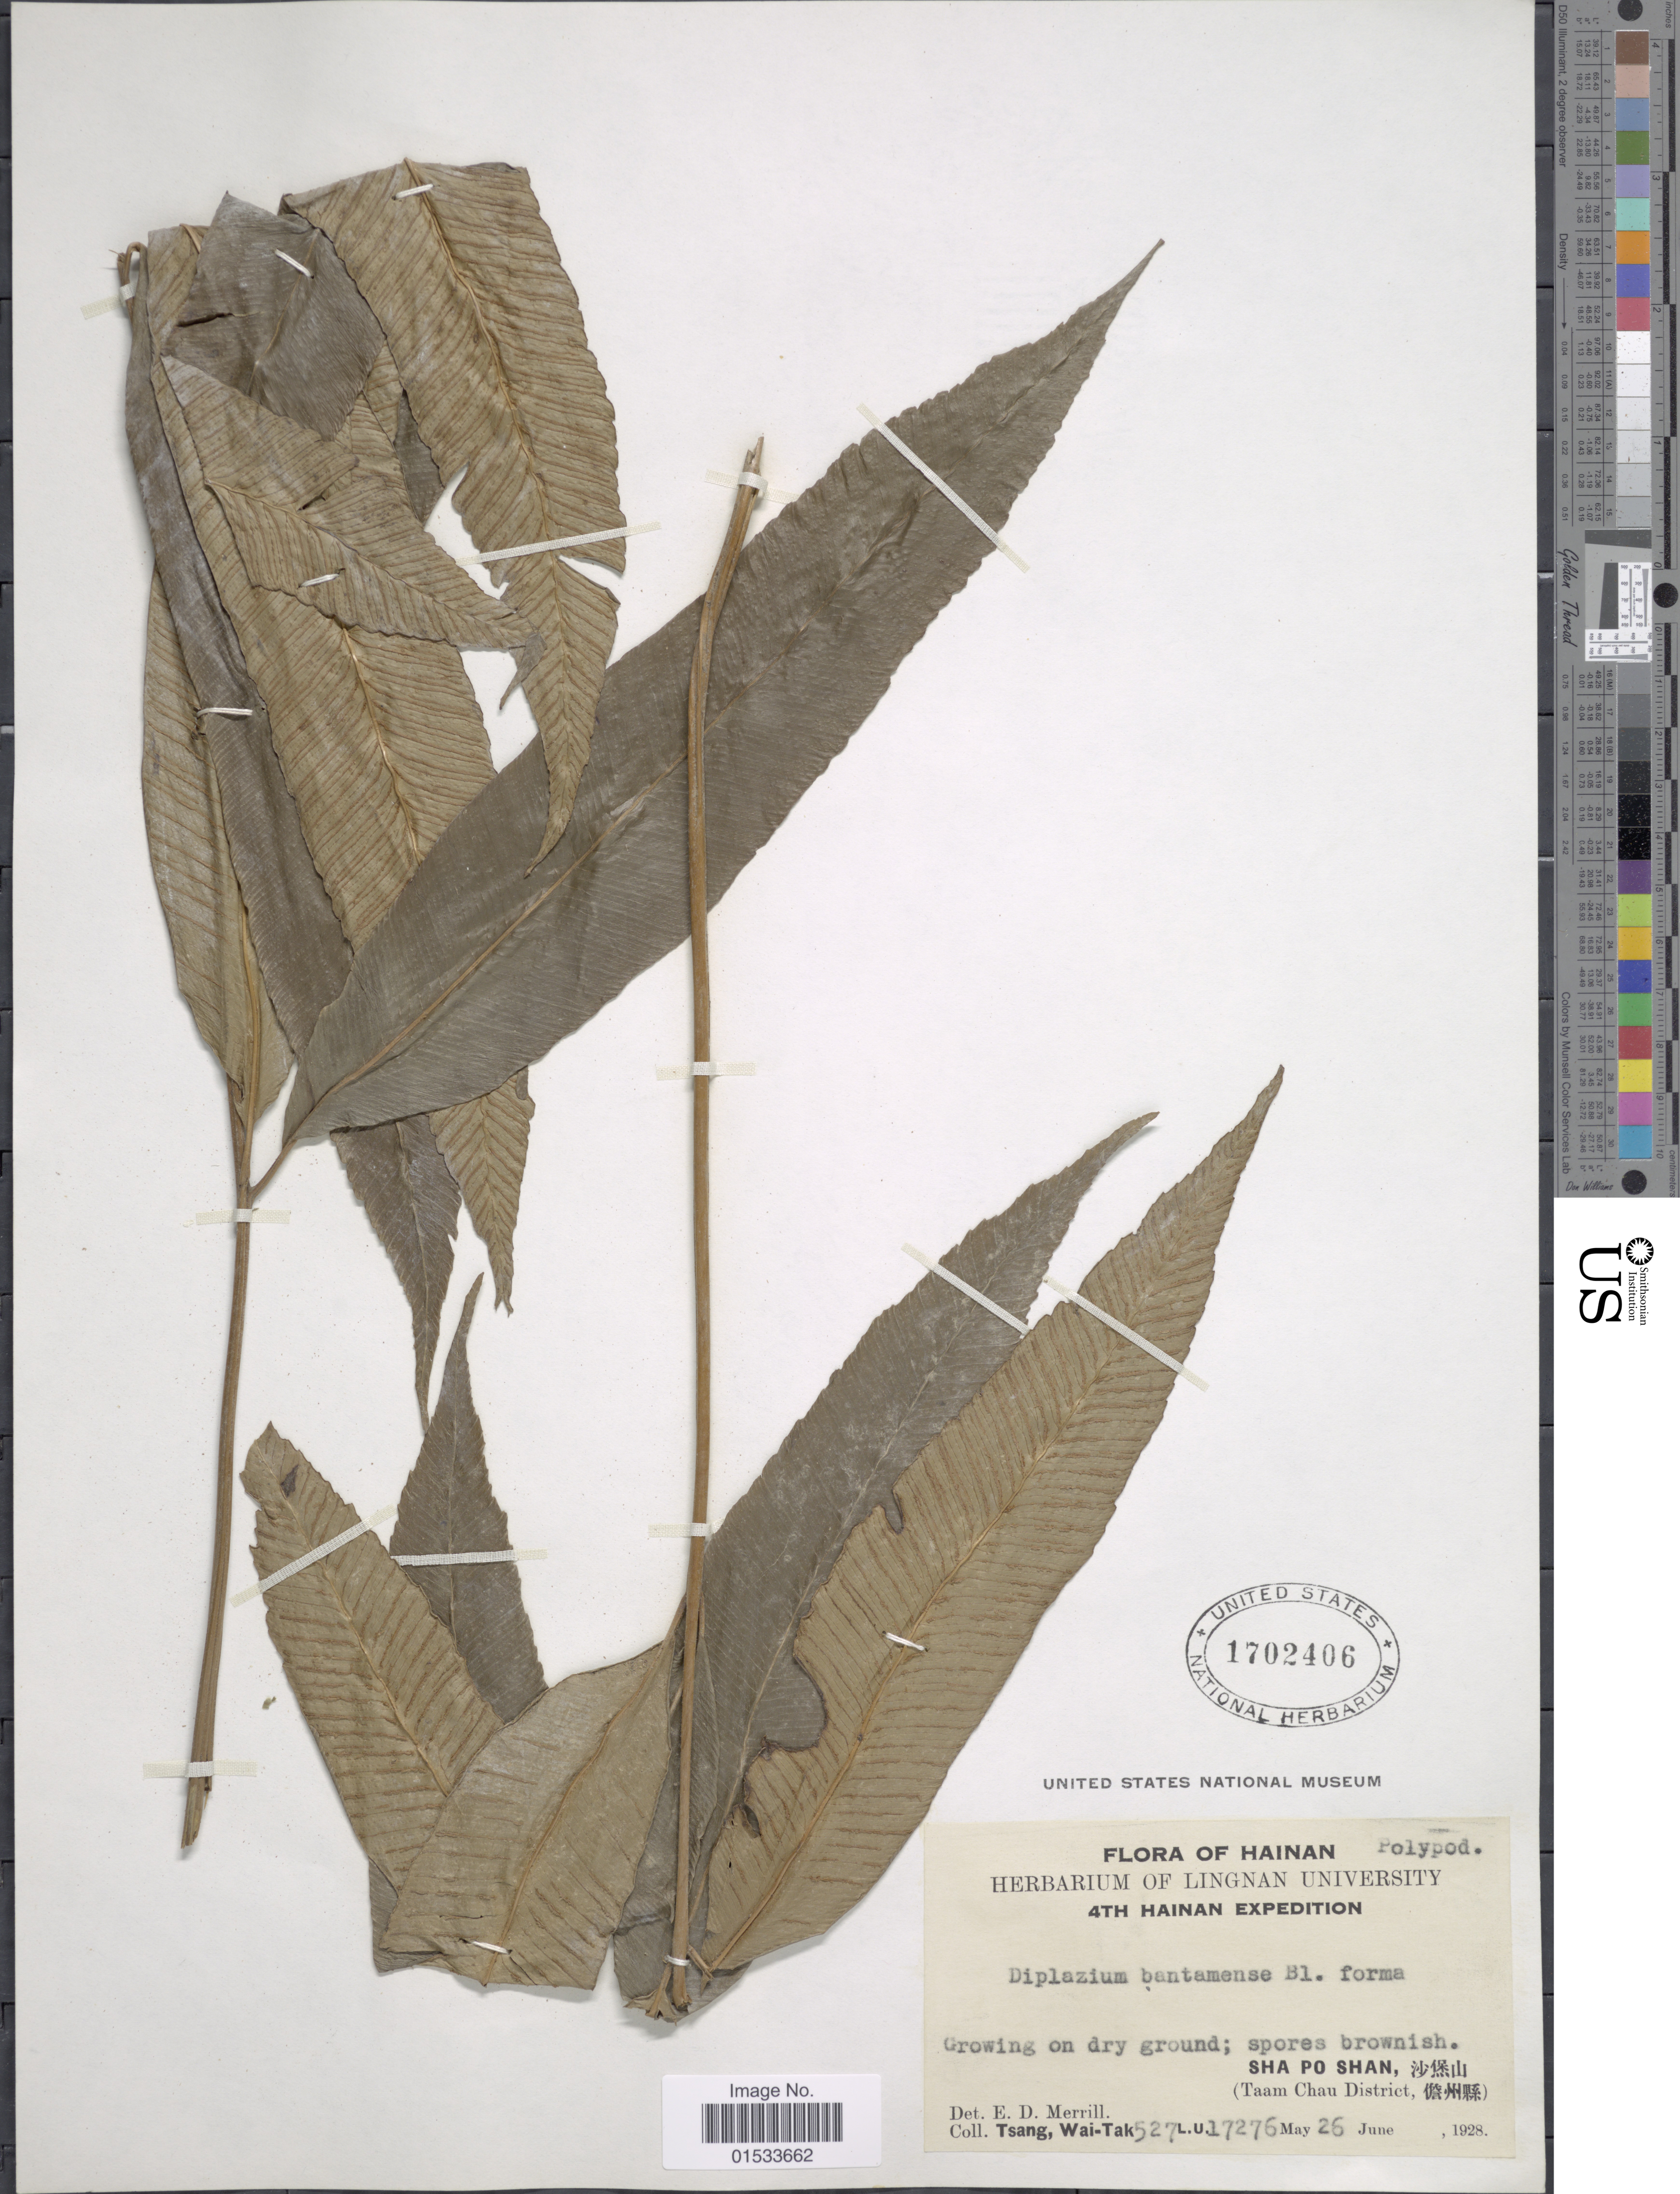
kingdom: Plantae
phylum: Tracheophyta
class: Polypodiopsida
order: Polypodiales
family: Athyriaceae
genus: Diplazium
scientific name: Diplazium donianum var. donianum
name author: (Mett.) Tardieu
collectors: W. T. Tsang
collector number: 527LU17276*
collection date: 1928-05/1928-06-26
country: China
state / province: Hainan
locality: Sha Po Shan, (Taam Chau District)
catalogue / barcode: US 1702406